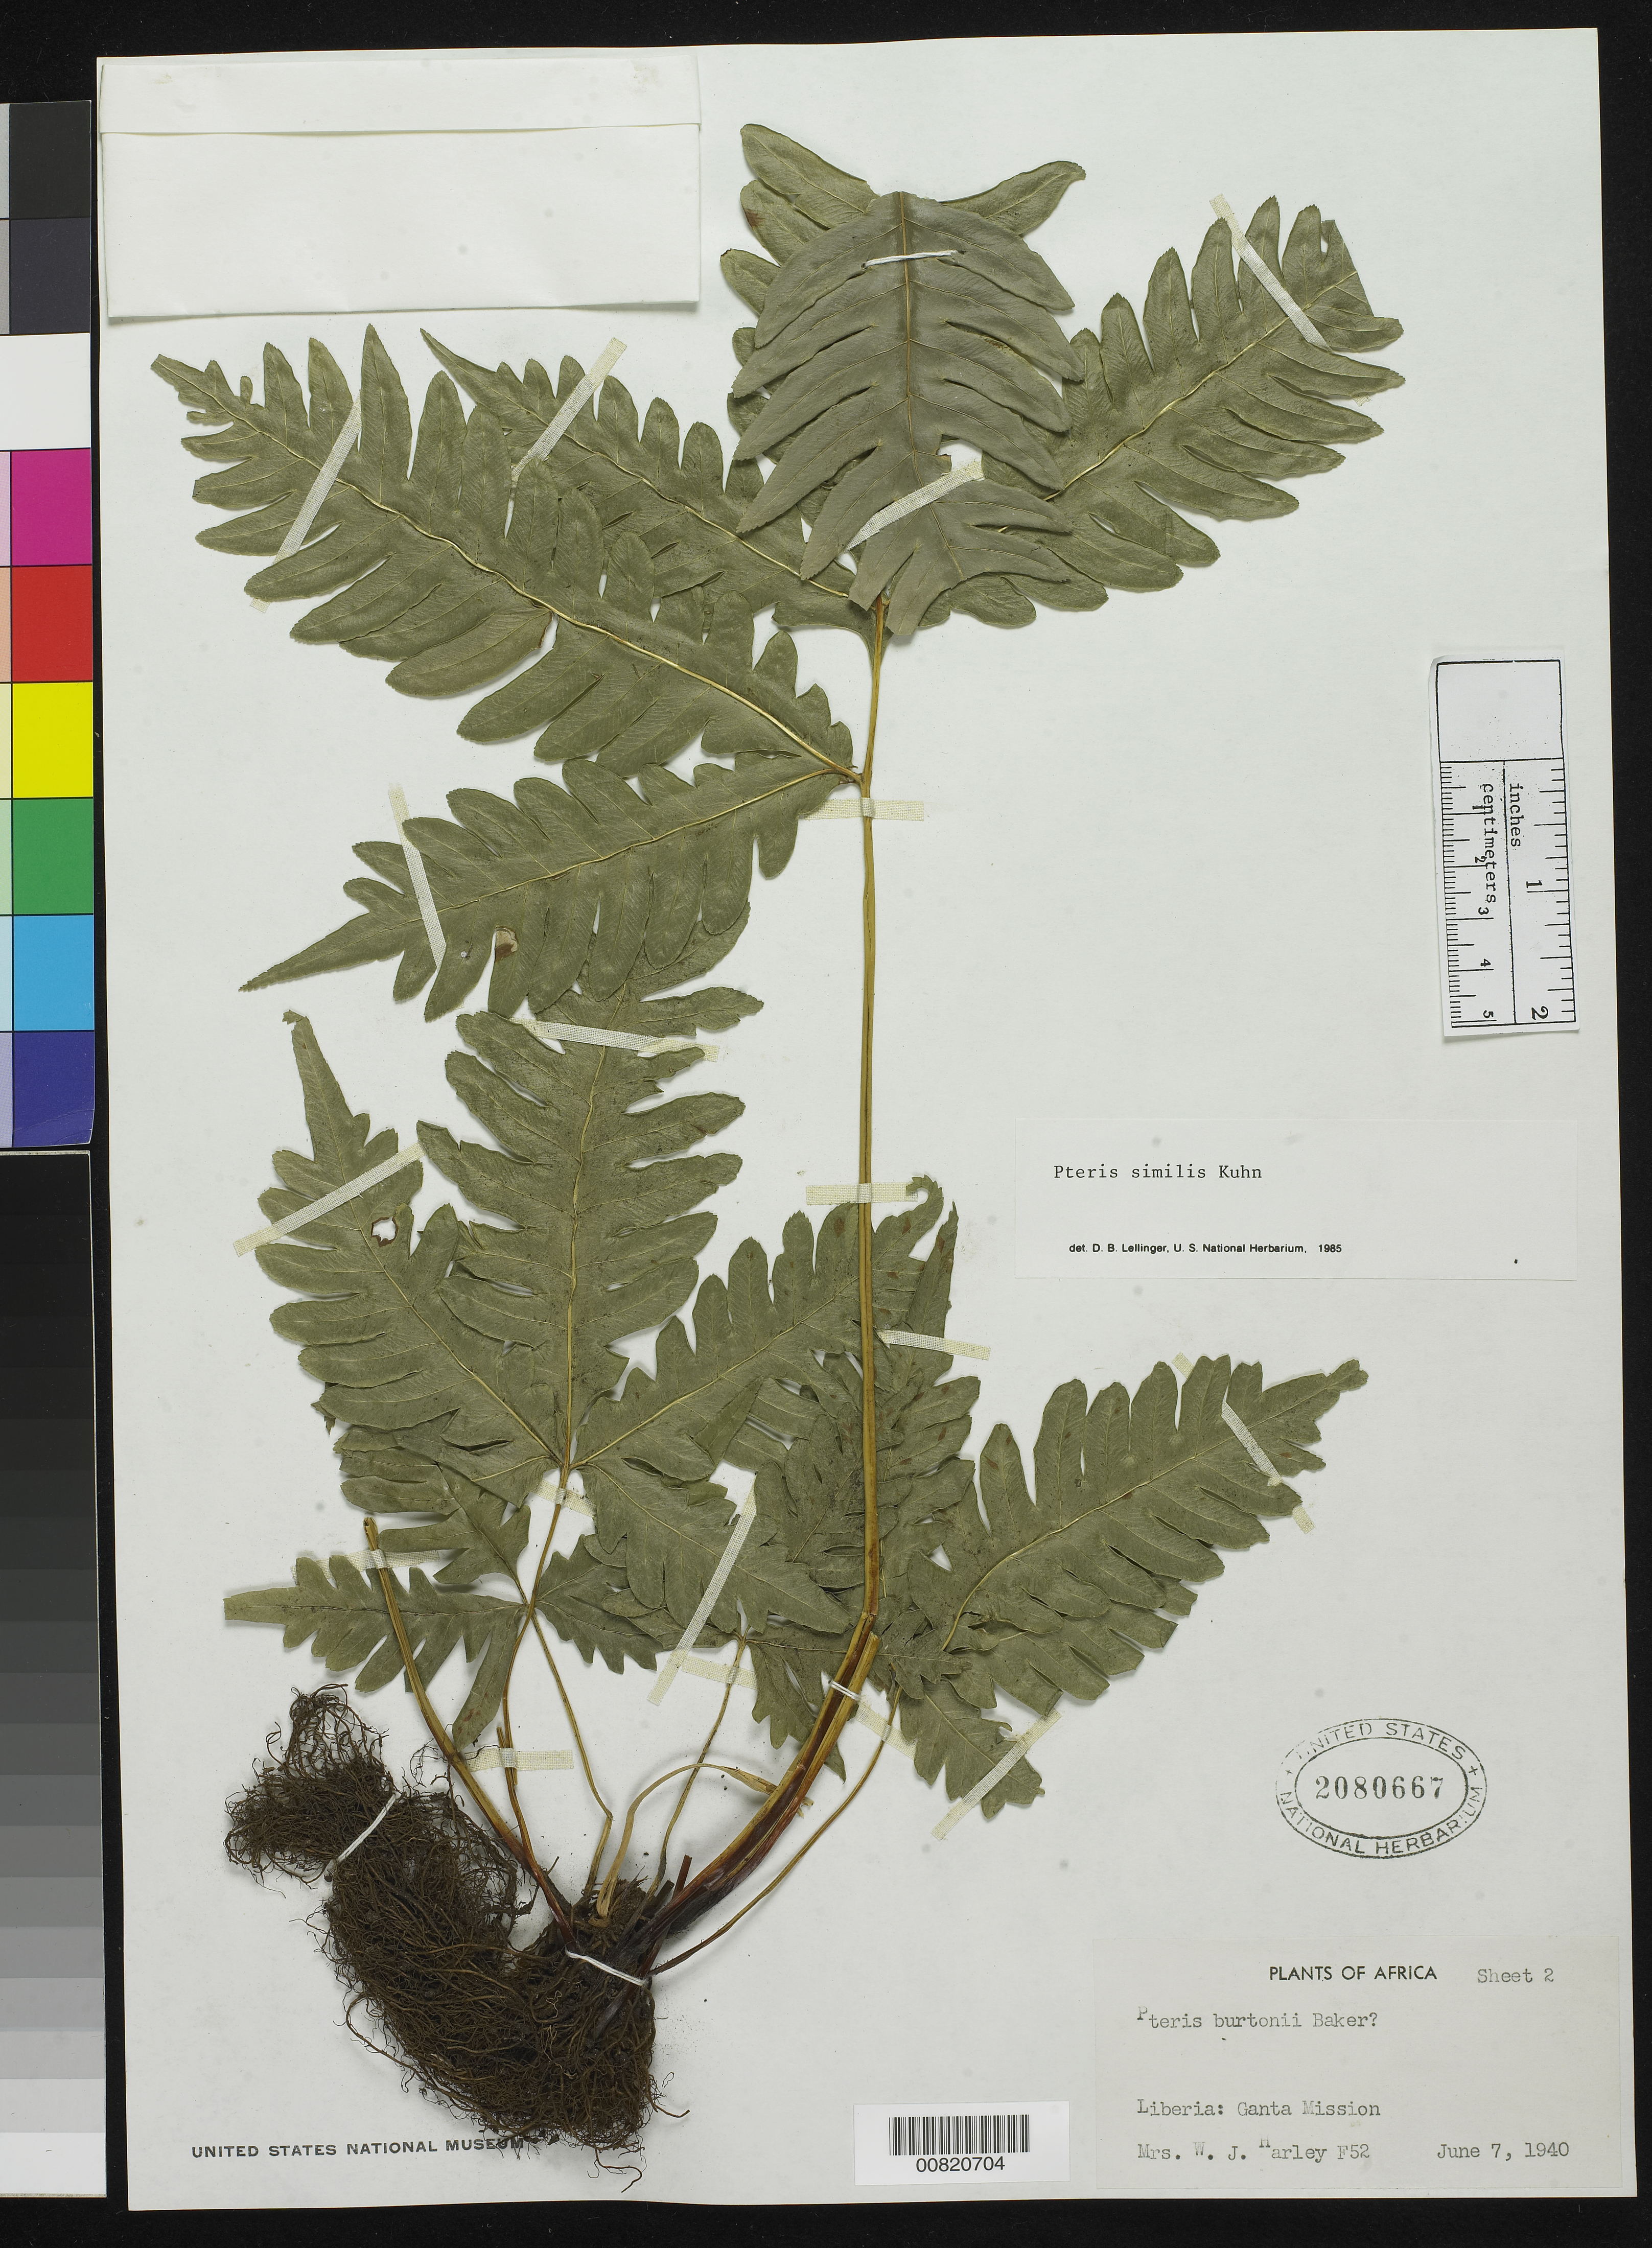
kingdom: Plantae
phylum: Tracheophyta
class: Polypodiopsida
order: Polypodiales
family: Pteridaceae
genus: Pteris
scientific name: Pteris atrovirens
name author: Willd.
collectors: Harley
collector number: F 52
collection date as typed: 7 Jun 1940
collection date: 1940-06-07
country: Liberia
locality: Ganta Mission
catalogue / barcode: US 2080667